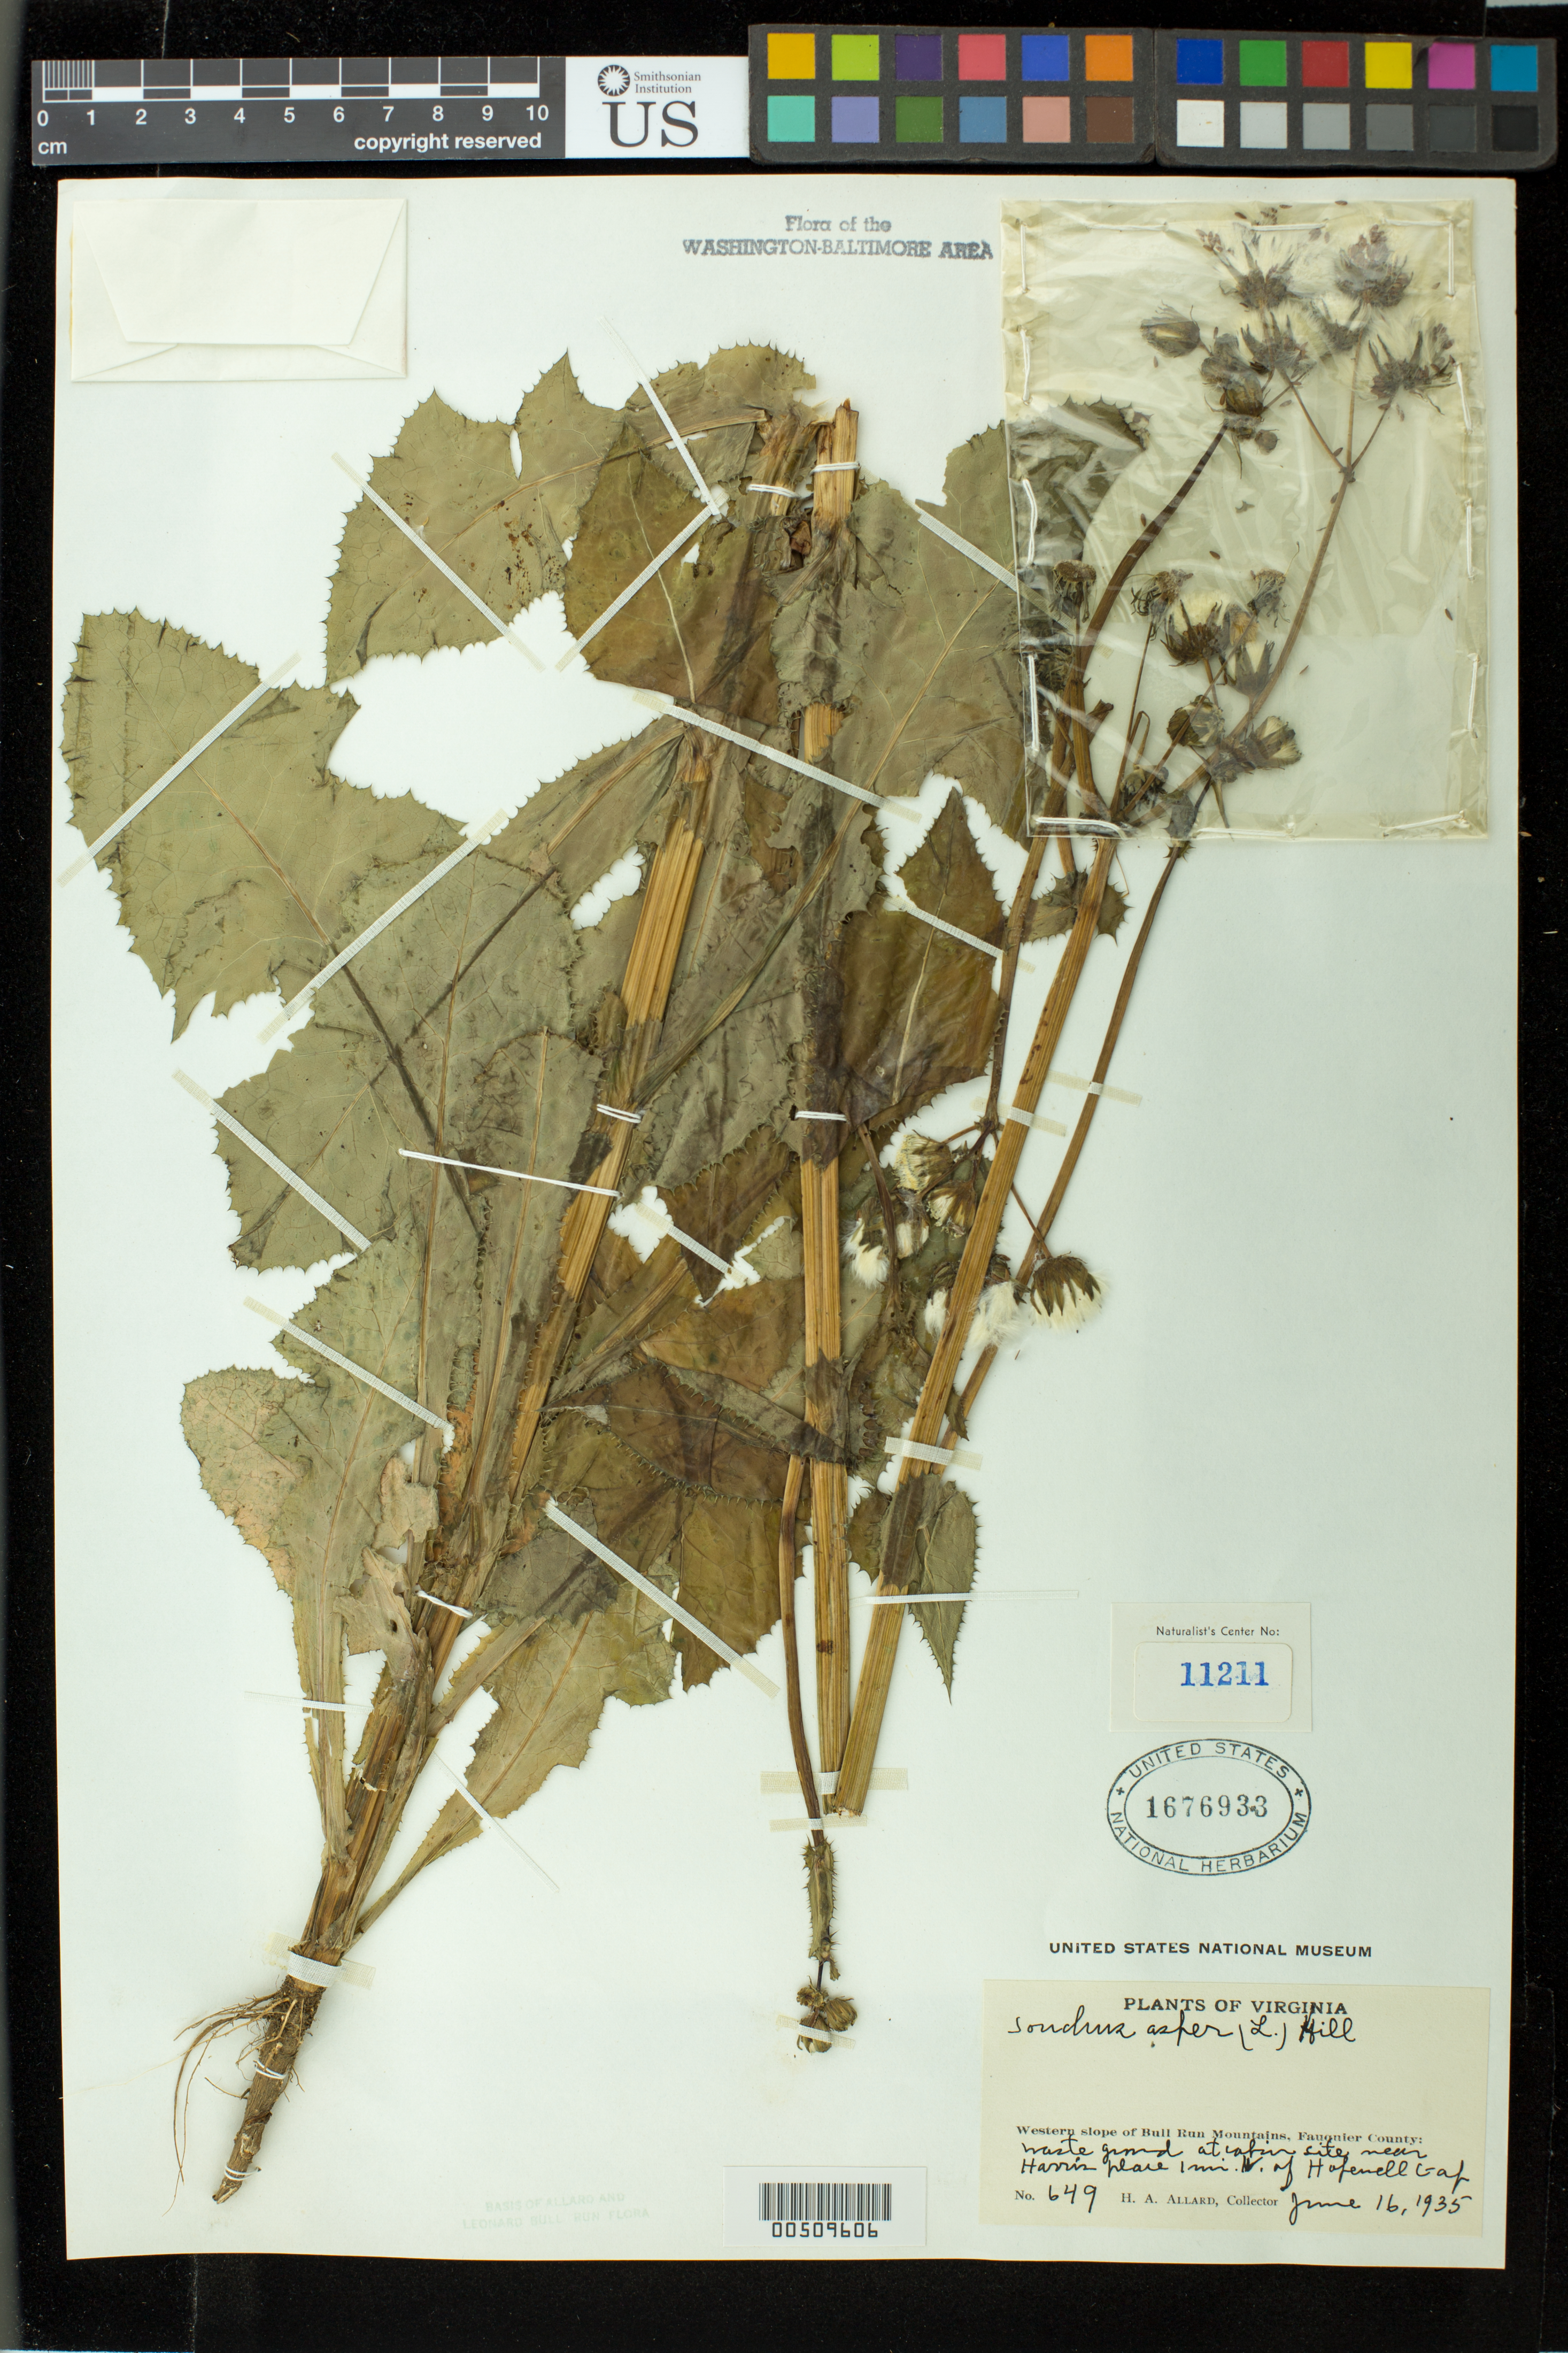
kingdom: Plantae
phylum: Tracheophyta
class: Magnoliopsida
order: Asterales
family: Asteraceae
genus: Sonchus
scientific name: Sonchus asper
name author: (L.) Hill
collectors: H. A. Allard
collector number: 649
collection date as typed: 16 Jun 1935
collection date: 1935-06-16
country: United States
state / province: Virginia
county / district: Fauquier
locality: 1 mi. of Hopewell Gap, W slope of Bull Run Mts., Harris place Bull Run Mts.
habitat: waste ground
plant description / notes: Specimens returned from Naturalist Center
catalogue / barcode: US 1676933